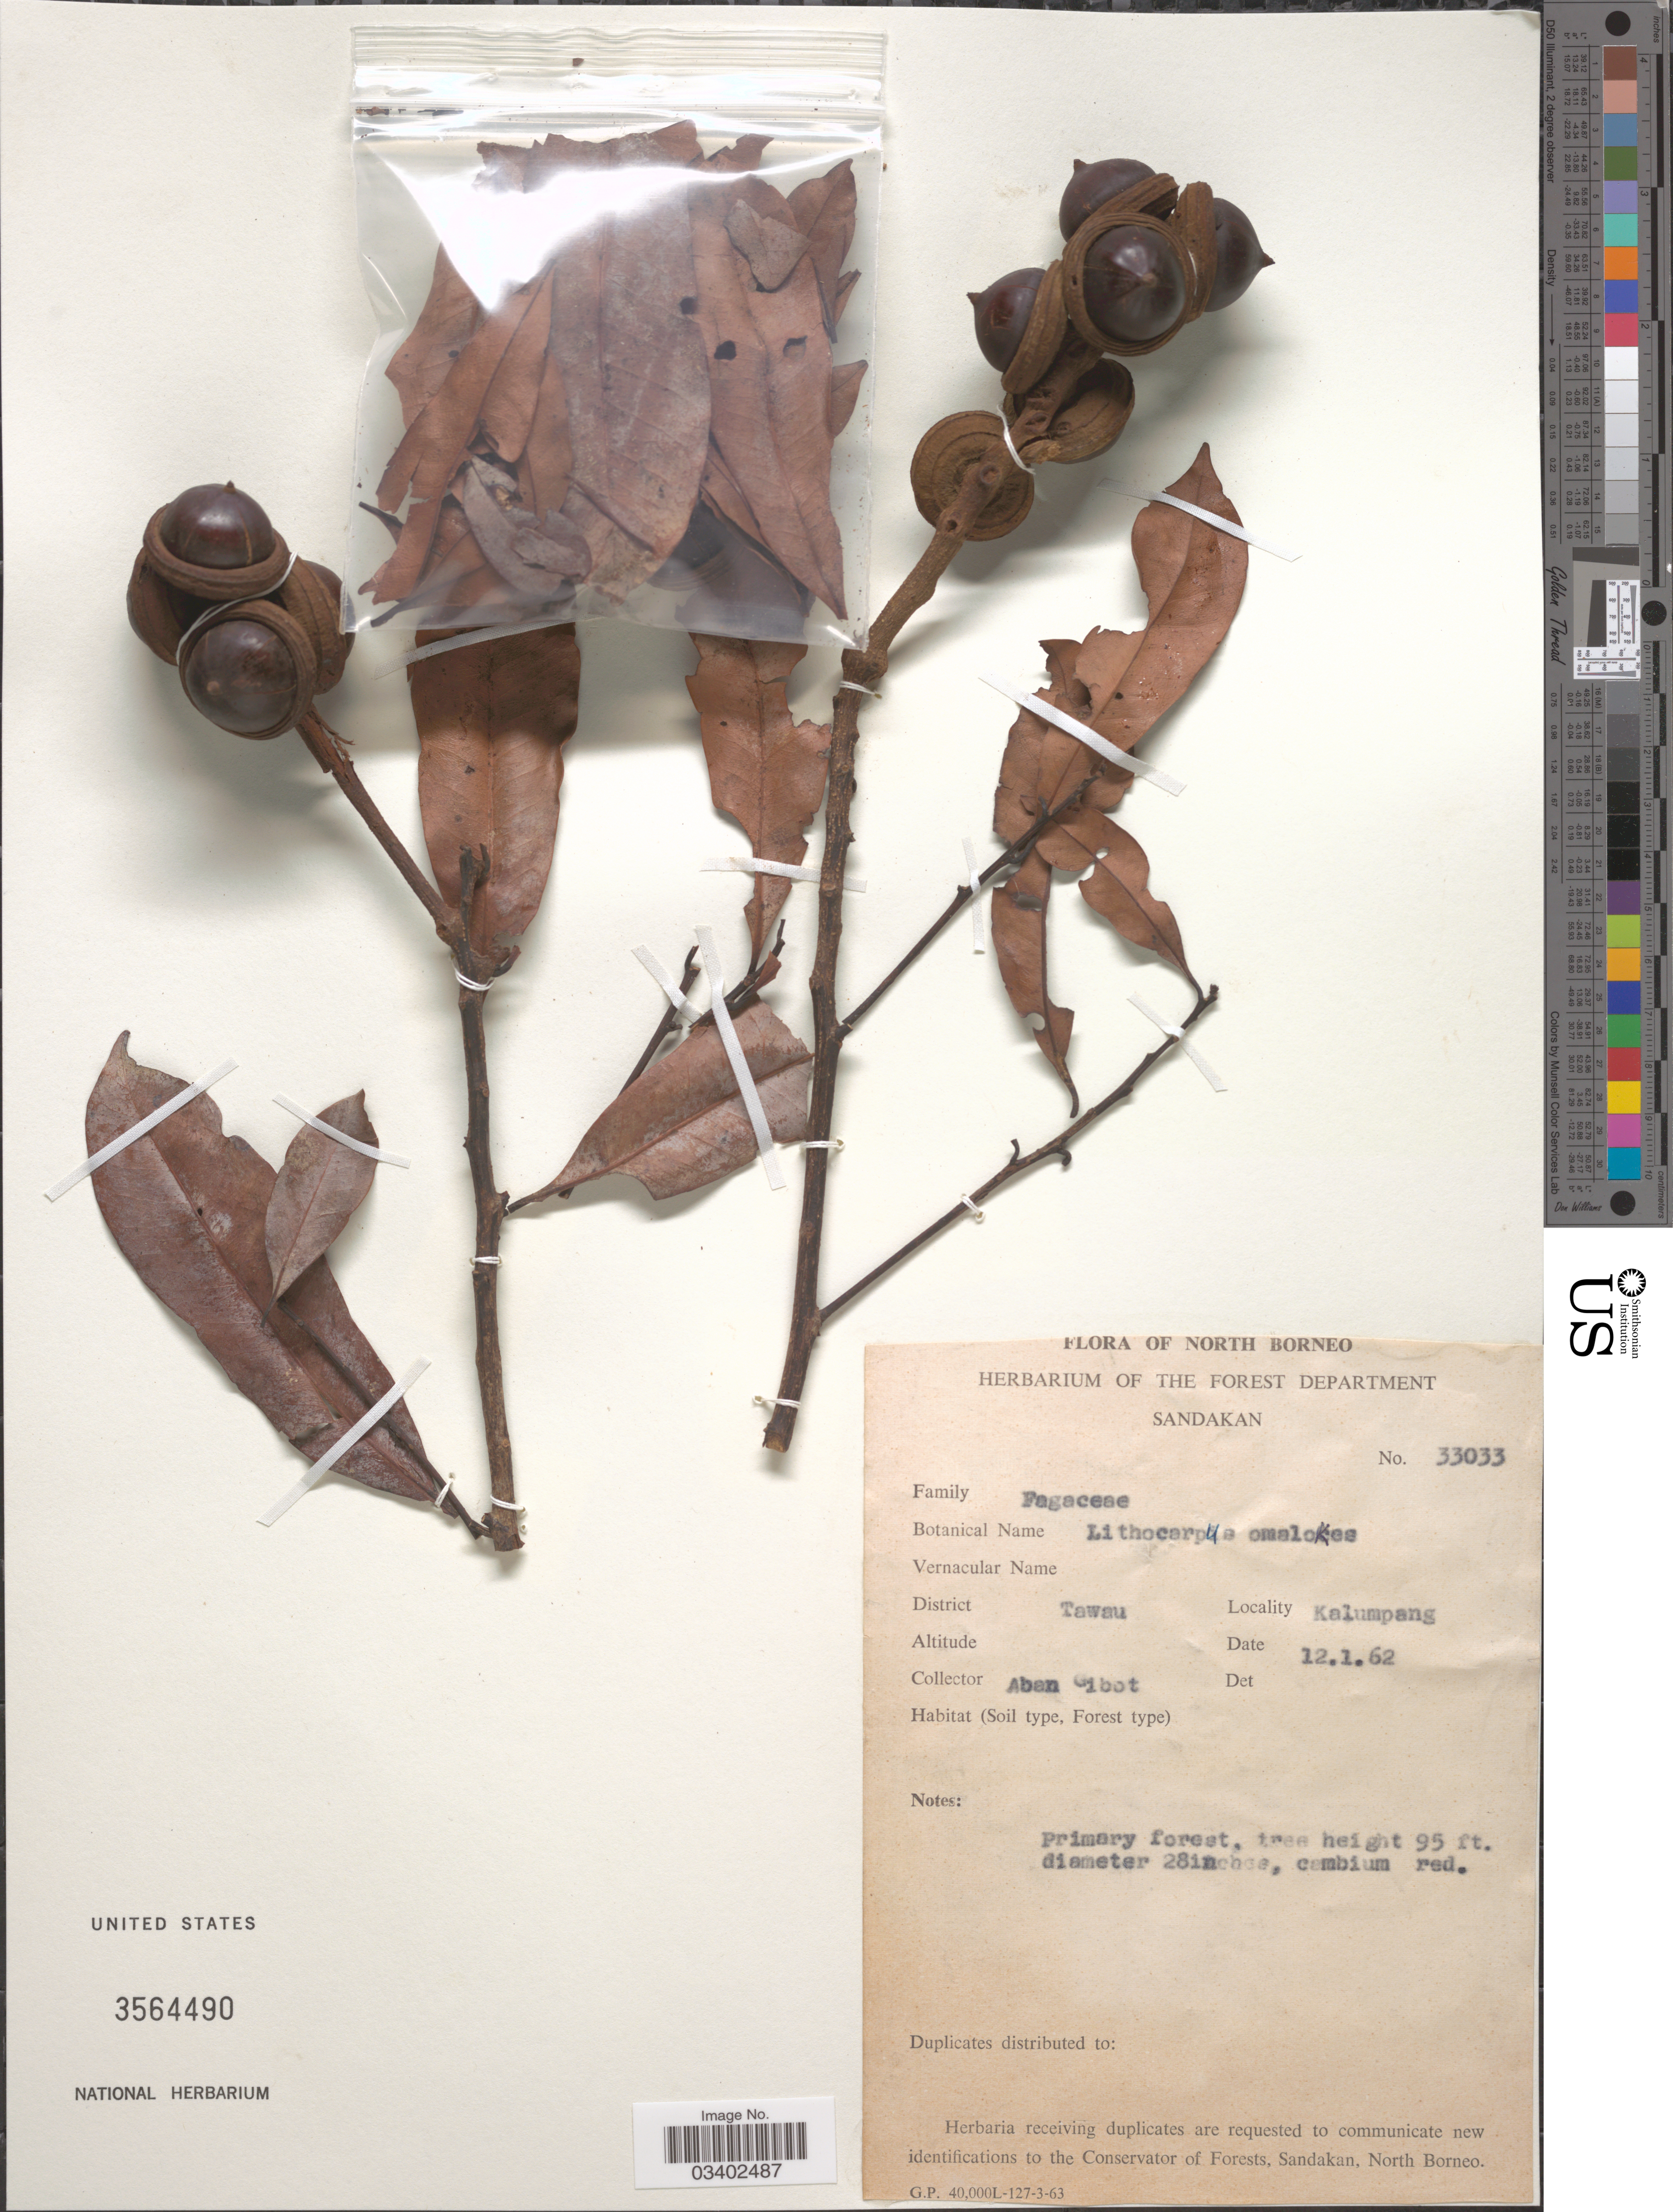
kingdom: Plantae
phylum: Tracheophyta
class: Magnoliopsida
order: Fagales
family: Fagaceae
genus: Lithocarpus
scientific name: Lithocarpus omalokos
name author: (Korth.) Rehder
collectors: A. Gibot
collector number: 33033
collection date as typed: Transcribed d/m/y: 12/1/62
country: Malaysia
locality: North Borneo. District Tawau. Kalumpang.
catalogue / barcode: US 3564490